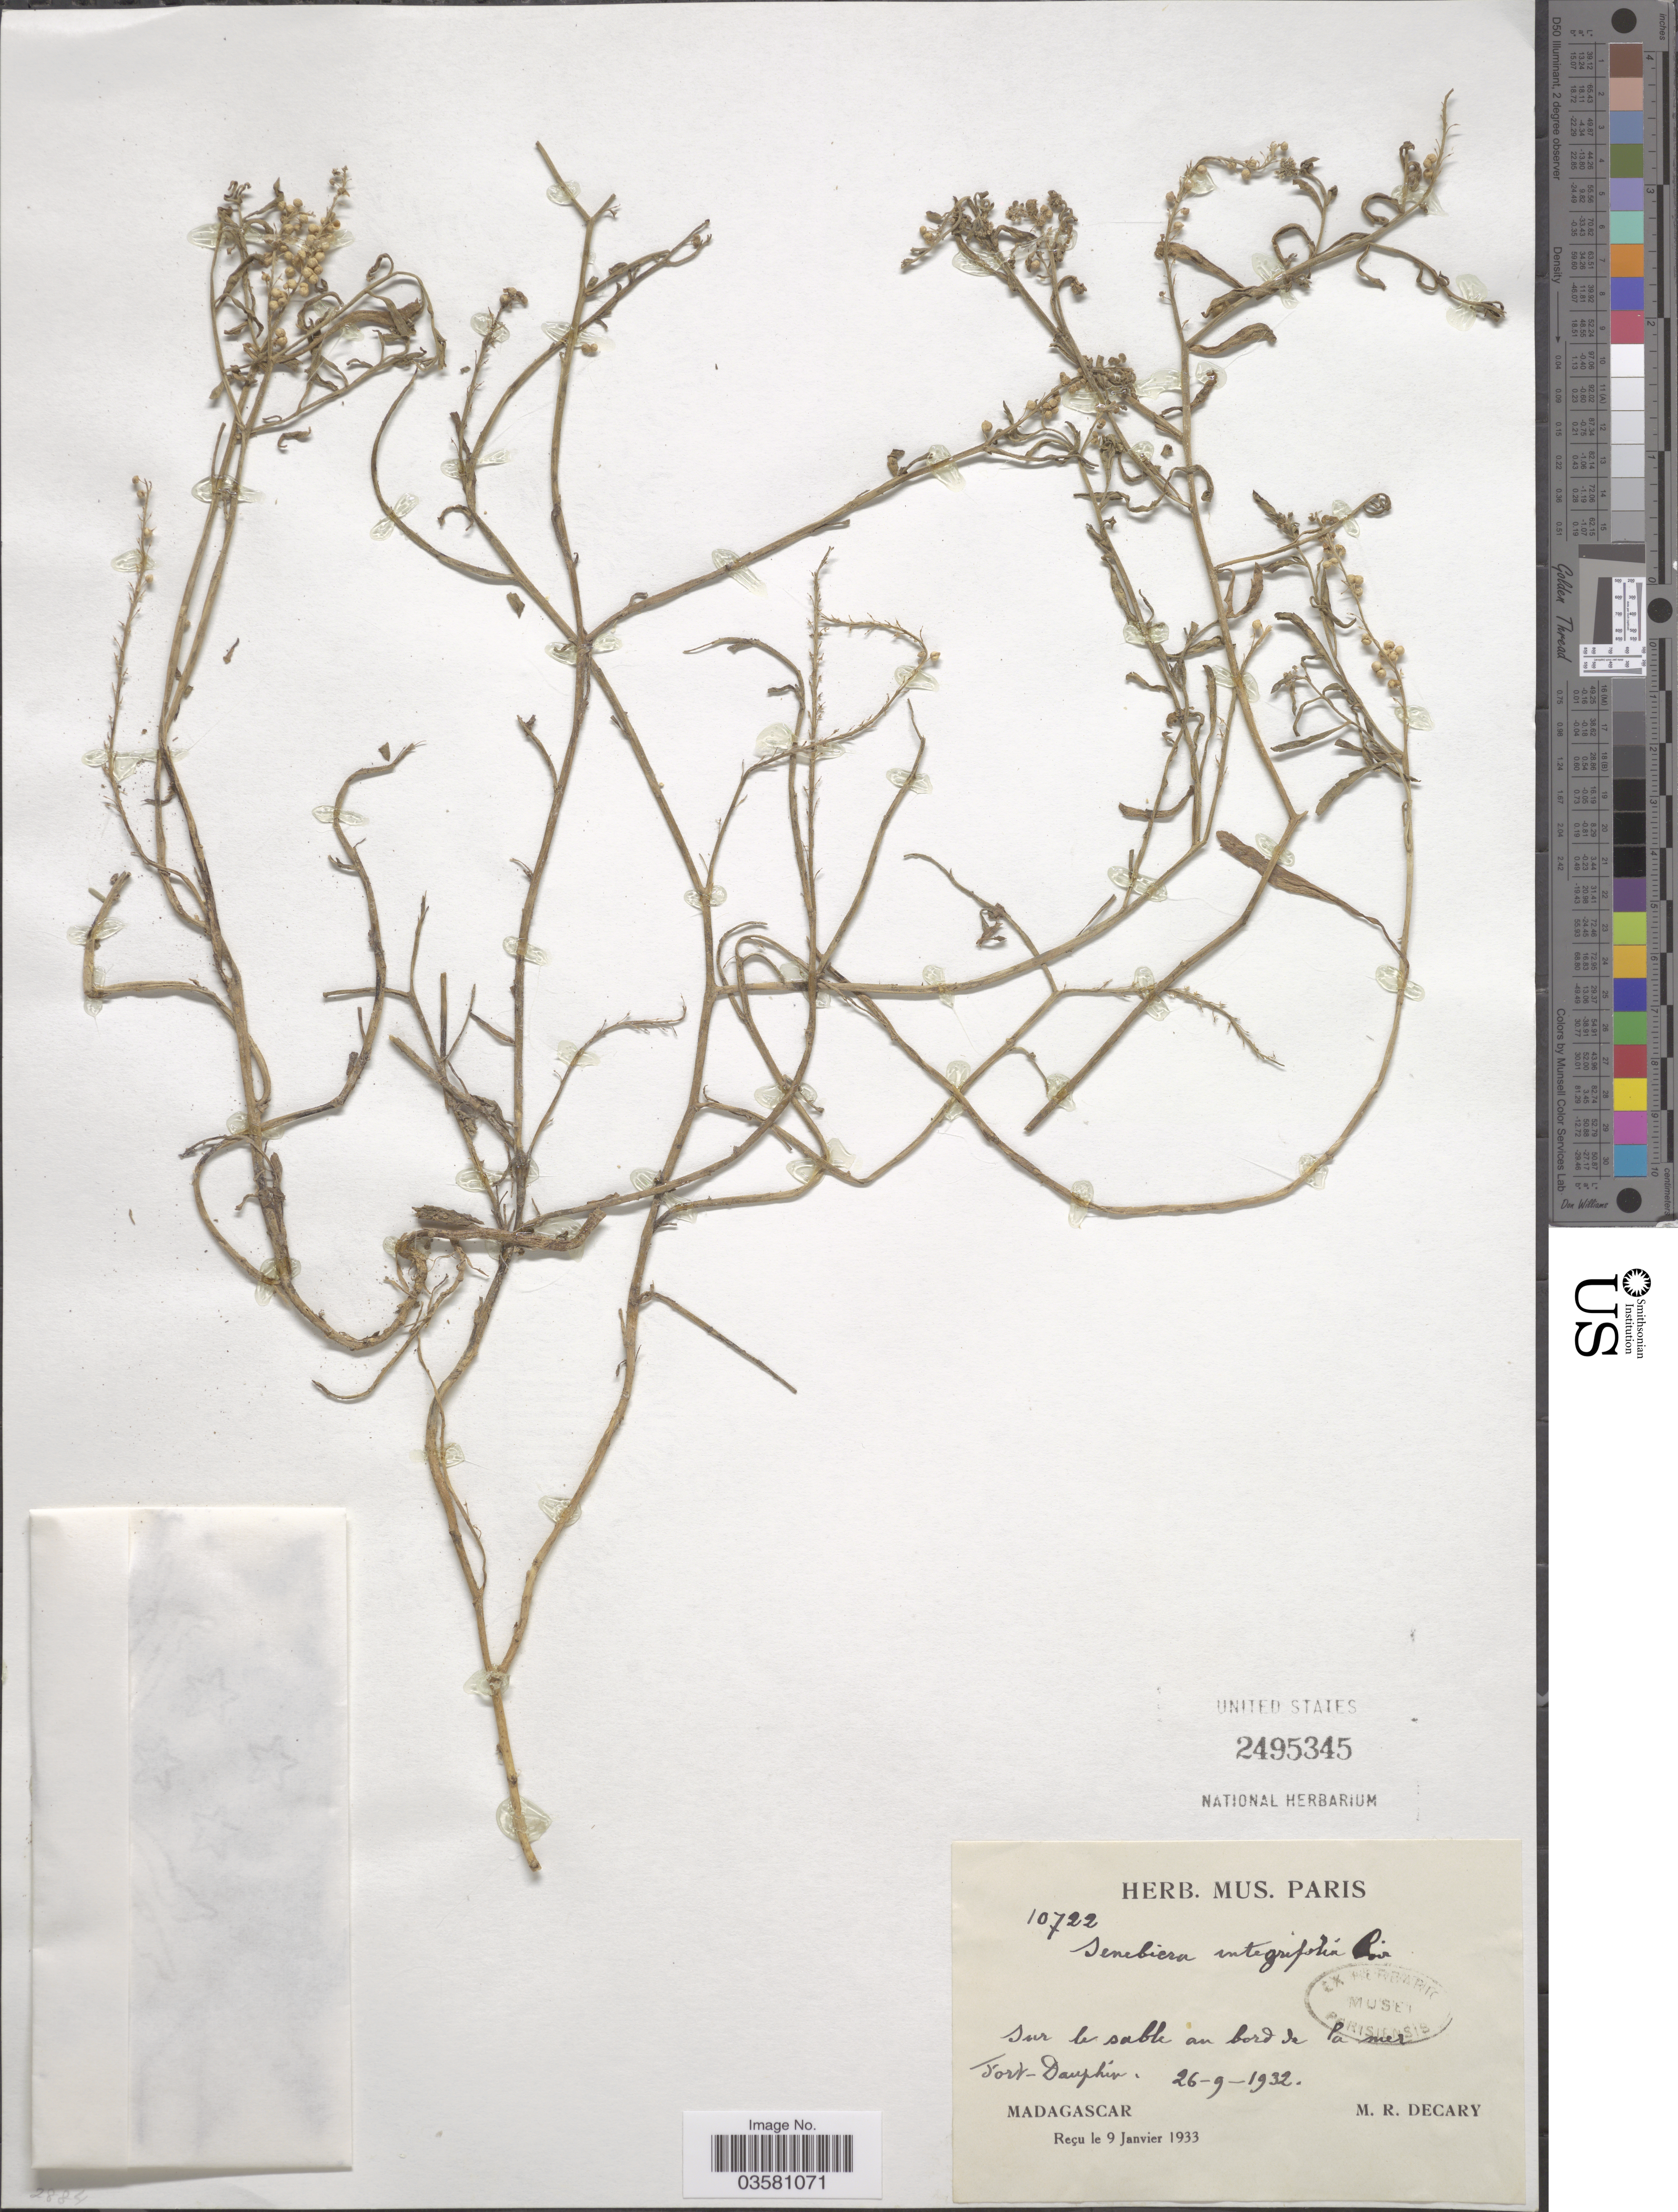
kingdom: Plantae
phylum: Tracheophyta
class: Magnoliopsida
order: Brassicales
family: Brassicaceae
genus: Lepidium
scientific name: Lepidium englerianum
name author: (Muschl.) Al-Shehbaz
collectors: R. Decary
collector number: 10722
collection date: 1932-09-26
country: Madagascar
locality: Sur le sable au bord de la mer Fort-Dauphin.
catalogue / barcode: US 2495345